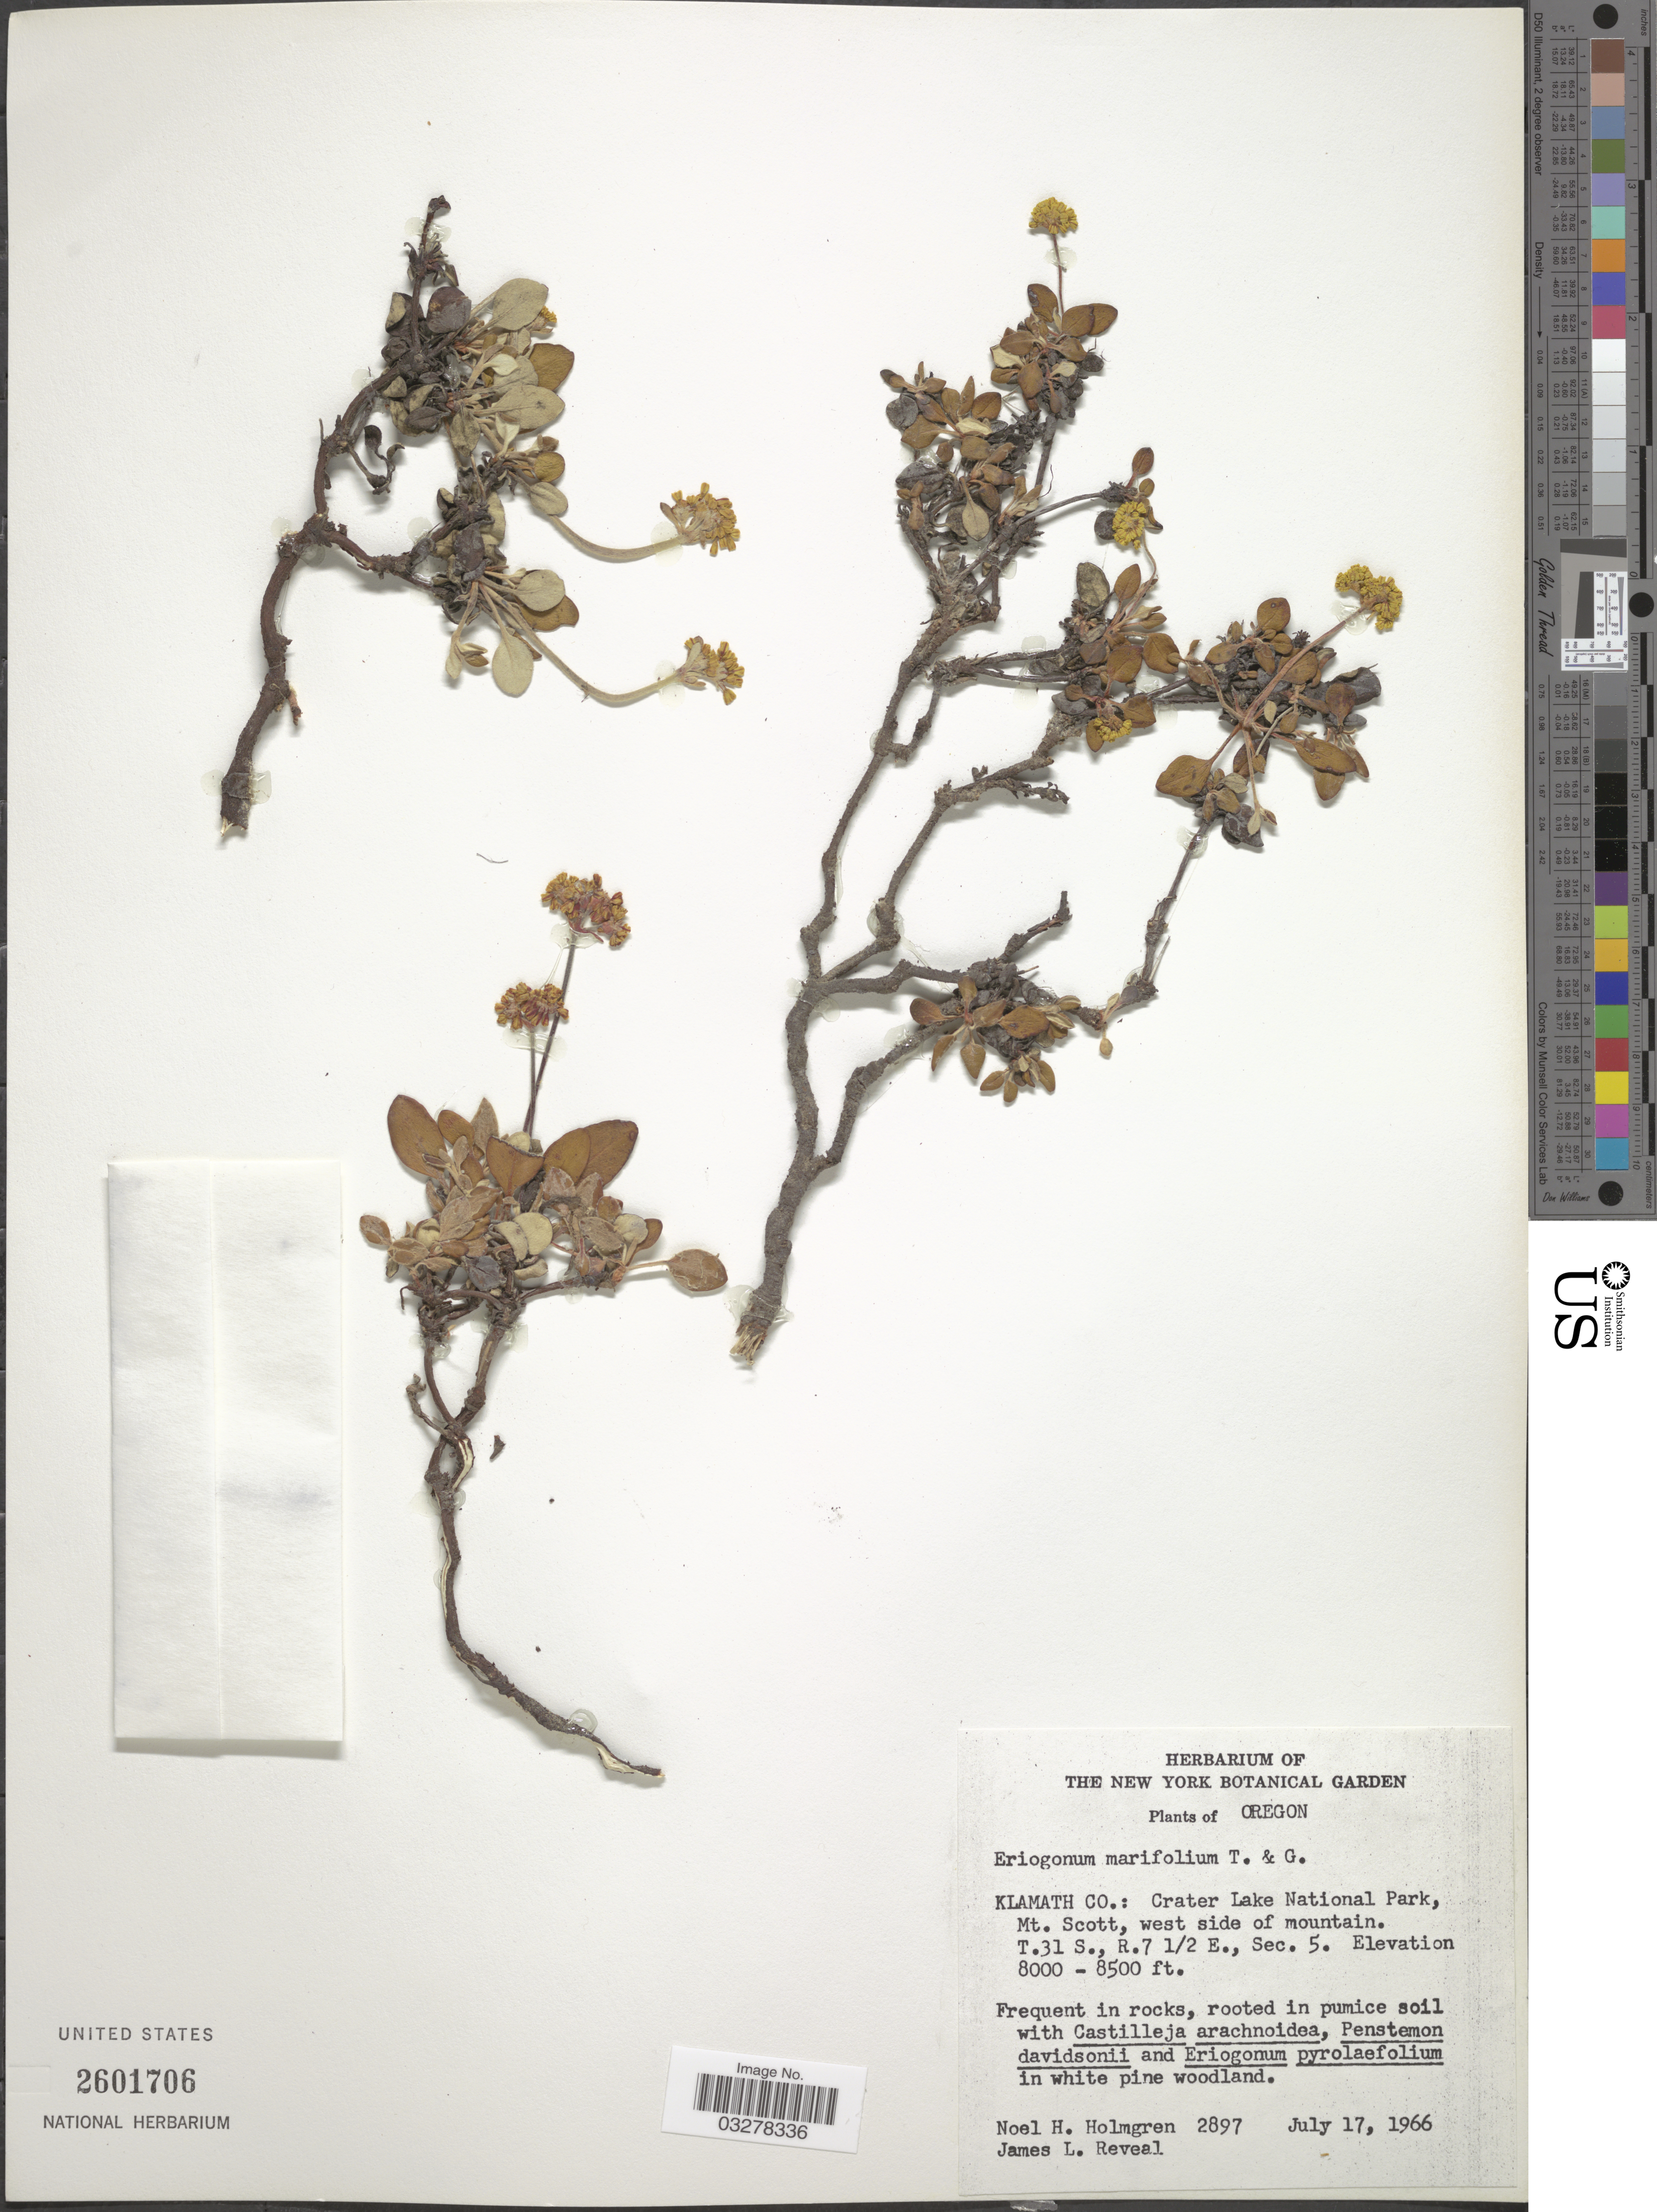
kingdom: Plantae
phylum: Tracheophyta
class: Magnoliopsida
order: Caryophyllales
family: Polygonaceae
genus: Eriogonum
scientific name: Eriogonum marifolium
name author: Torr. & A. Gray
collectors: N. H. Holmgren & J. L. Reveal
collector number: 2897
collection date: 1966-07-17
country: United States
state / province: Oregon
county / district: Klamath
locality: Klamath Co.: Crater Lake National Park, Mt. Scott, west side of mountain. T.31 S., R.7 1/2 E., Sec. 5.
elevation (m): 2438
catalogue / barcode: US 2601706